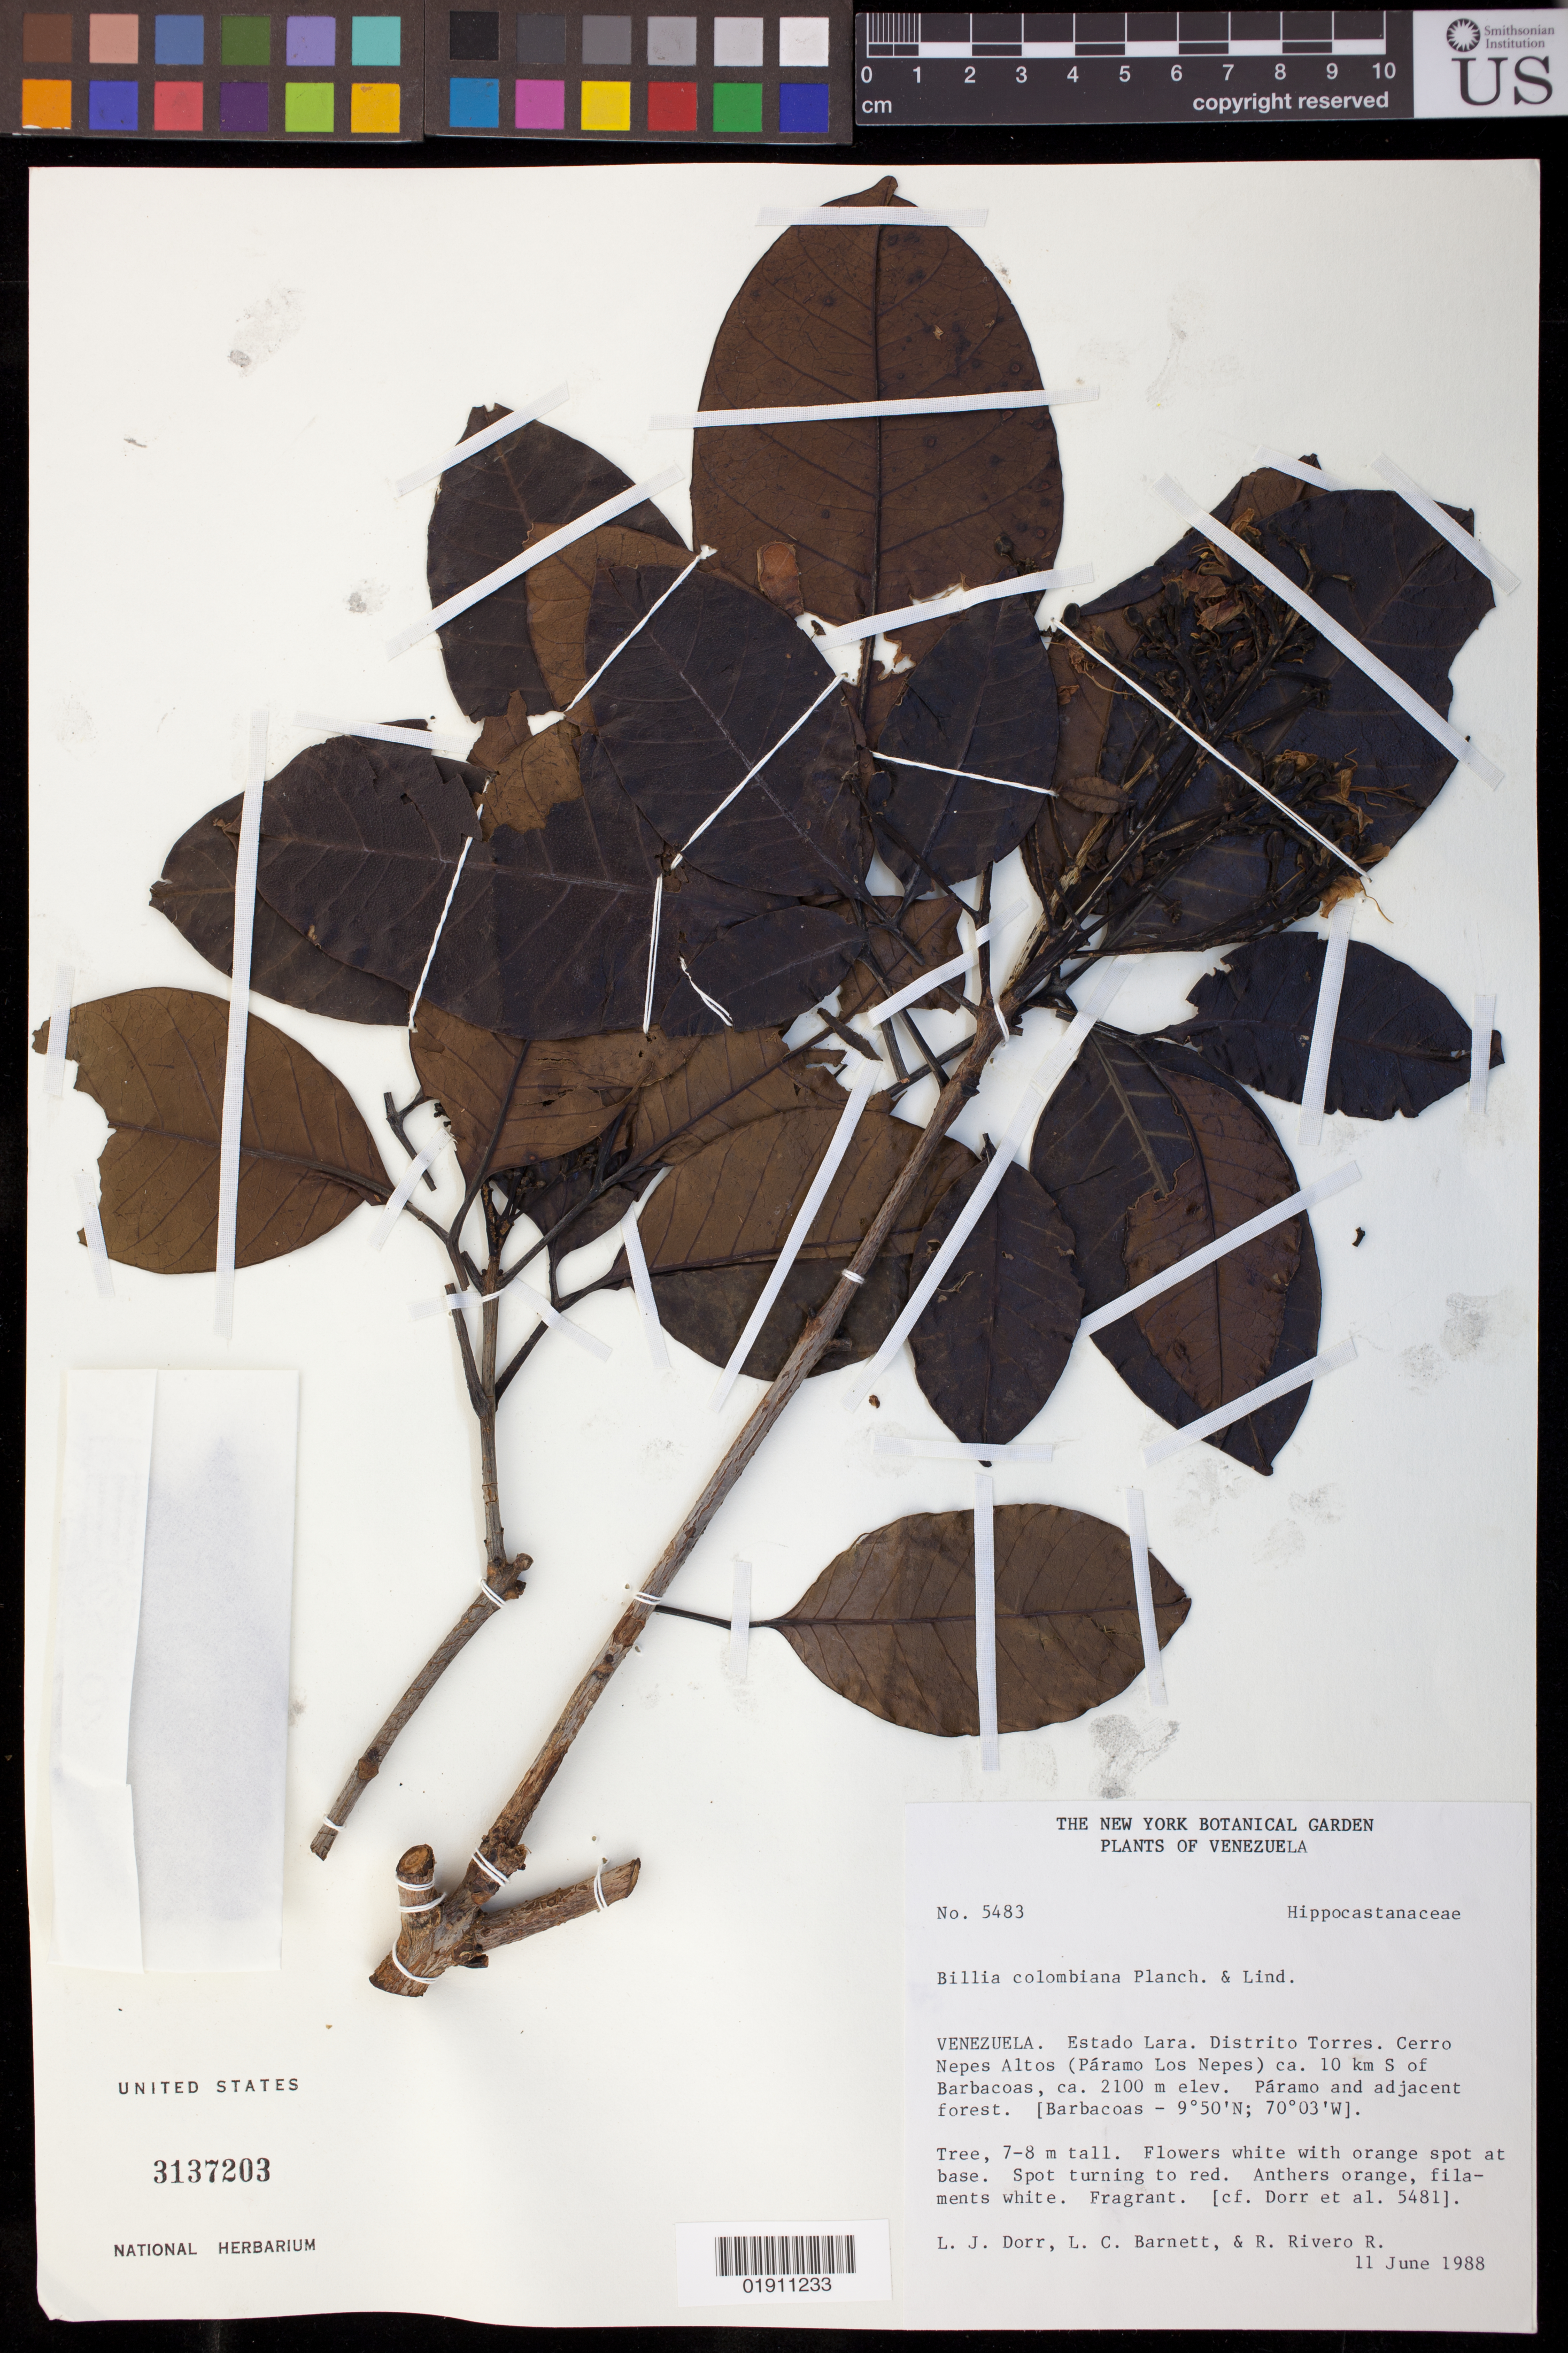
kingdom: Plantae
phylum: Tracheophyta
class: Magnoliopsida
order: Sapindales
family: Sapindaceae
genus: Billia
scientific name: Billia rosea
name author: (Planch. & Linden) C. Ulloa & P.M. Jørg.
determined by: Acevedo-Rodríguez, P., (BOT), Smithsonian Institution - National Museum of Natural History (UNITED STATES)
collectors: L. J. Dorr, L. C. Barnett & R. Rivero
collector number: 5483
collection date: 1988-06-11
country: Venezuela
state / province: Lara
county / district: Torres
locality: Cerro Nepes Altos (Paramo Los Nepes) ca. 10 km S of Barbacoas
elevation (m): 2100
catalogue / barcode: US 3137203